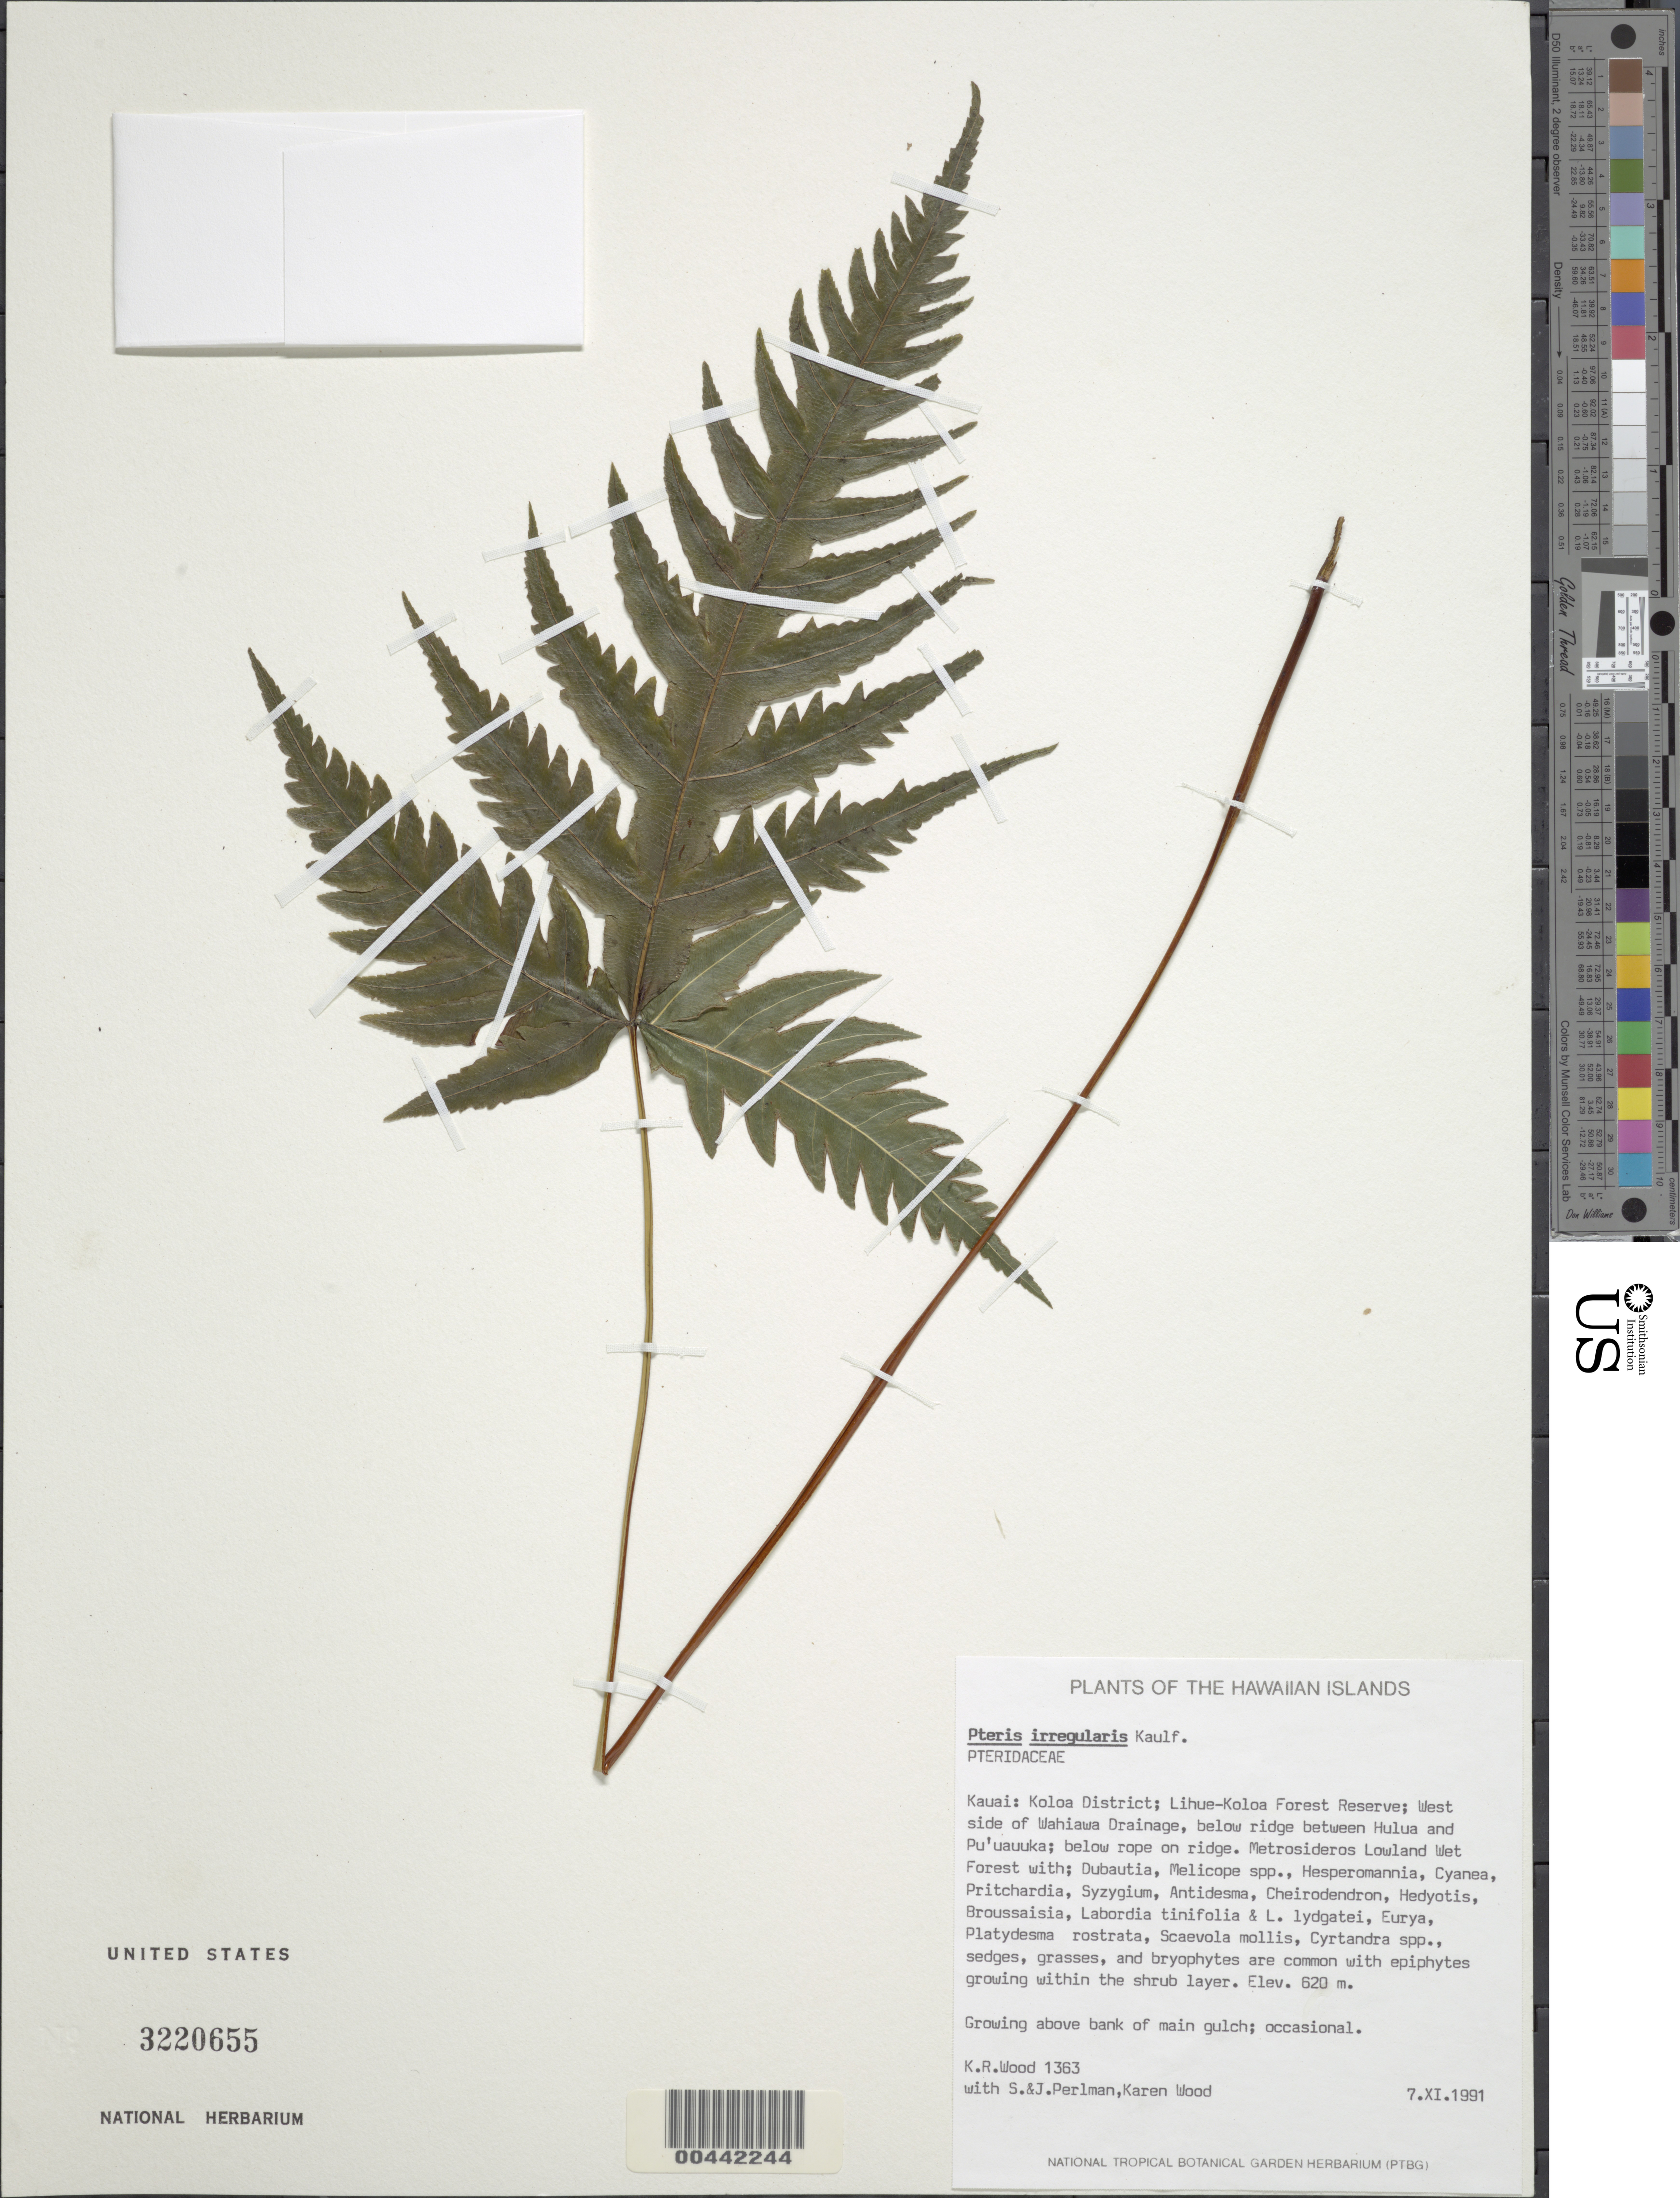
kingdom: Plantae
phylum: Tracheophyta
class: Polypodiopsida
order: Polypodiales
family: Pteridaceae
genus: Pteris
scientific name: Pteris irregularis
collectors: K. R. Wood, S. P. Perlman, J. Perlman & K. Wood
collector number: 1363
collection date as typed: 7 Nov 1991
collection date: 1991-11-07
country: United States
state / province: Hawaii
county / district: Kauai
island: Kaua'i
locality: Koloa Dist., Lihue-Koloa Forest Reserve, W side of Wahiawa Drainage, below ridge between Hulua and Pu'uauuka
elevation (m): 620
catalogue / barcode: US 3220655